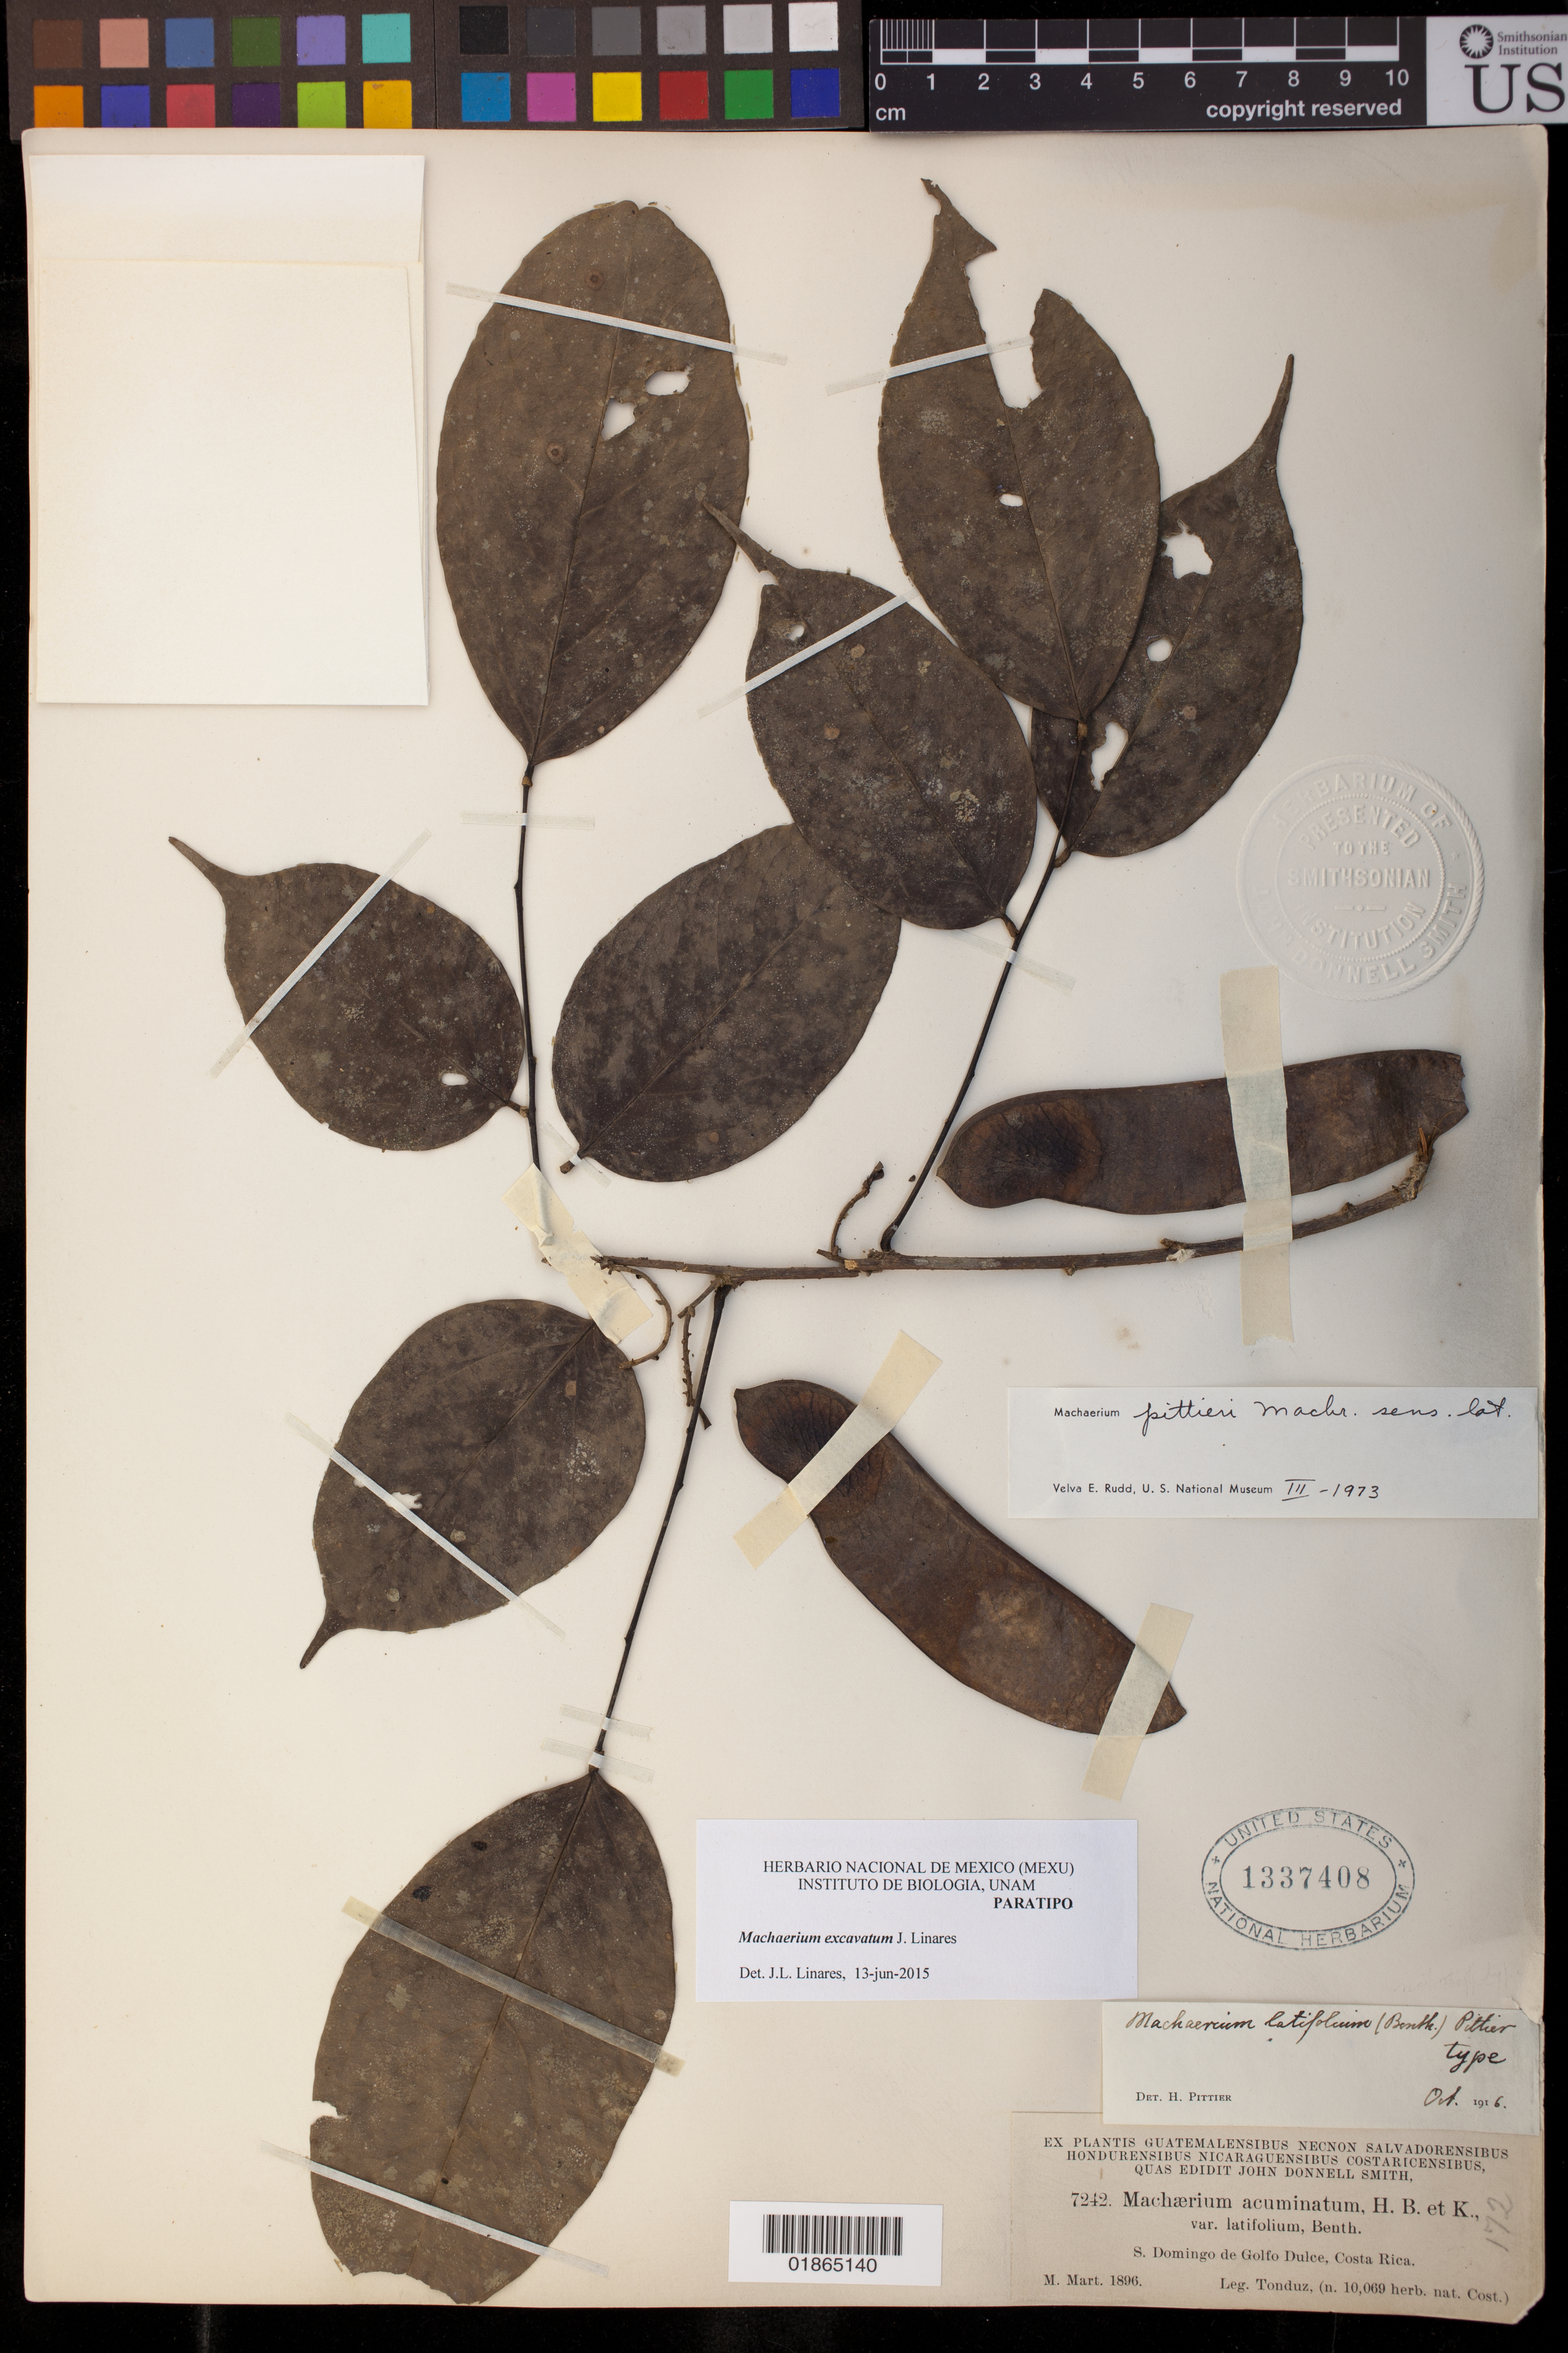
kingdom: Plantae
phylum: Tracheophyta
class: Magnoliopsida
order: Fabales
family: Fabaceae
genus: Machaerium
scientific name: Machaerium excavatum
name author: J. Linares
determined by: Linares, J. L., (MEXICO)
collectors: A. Tonduz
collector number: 10069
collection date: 1896-03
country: Costa Rica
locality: Santo Domingo de Golfo Dulce.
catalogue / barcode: US 1337408